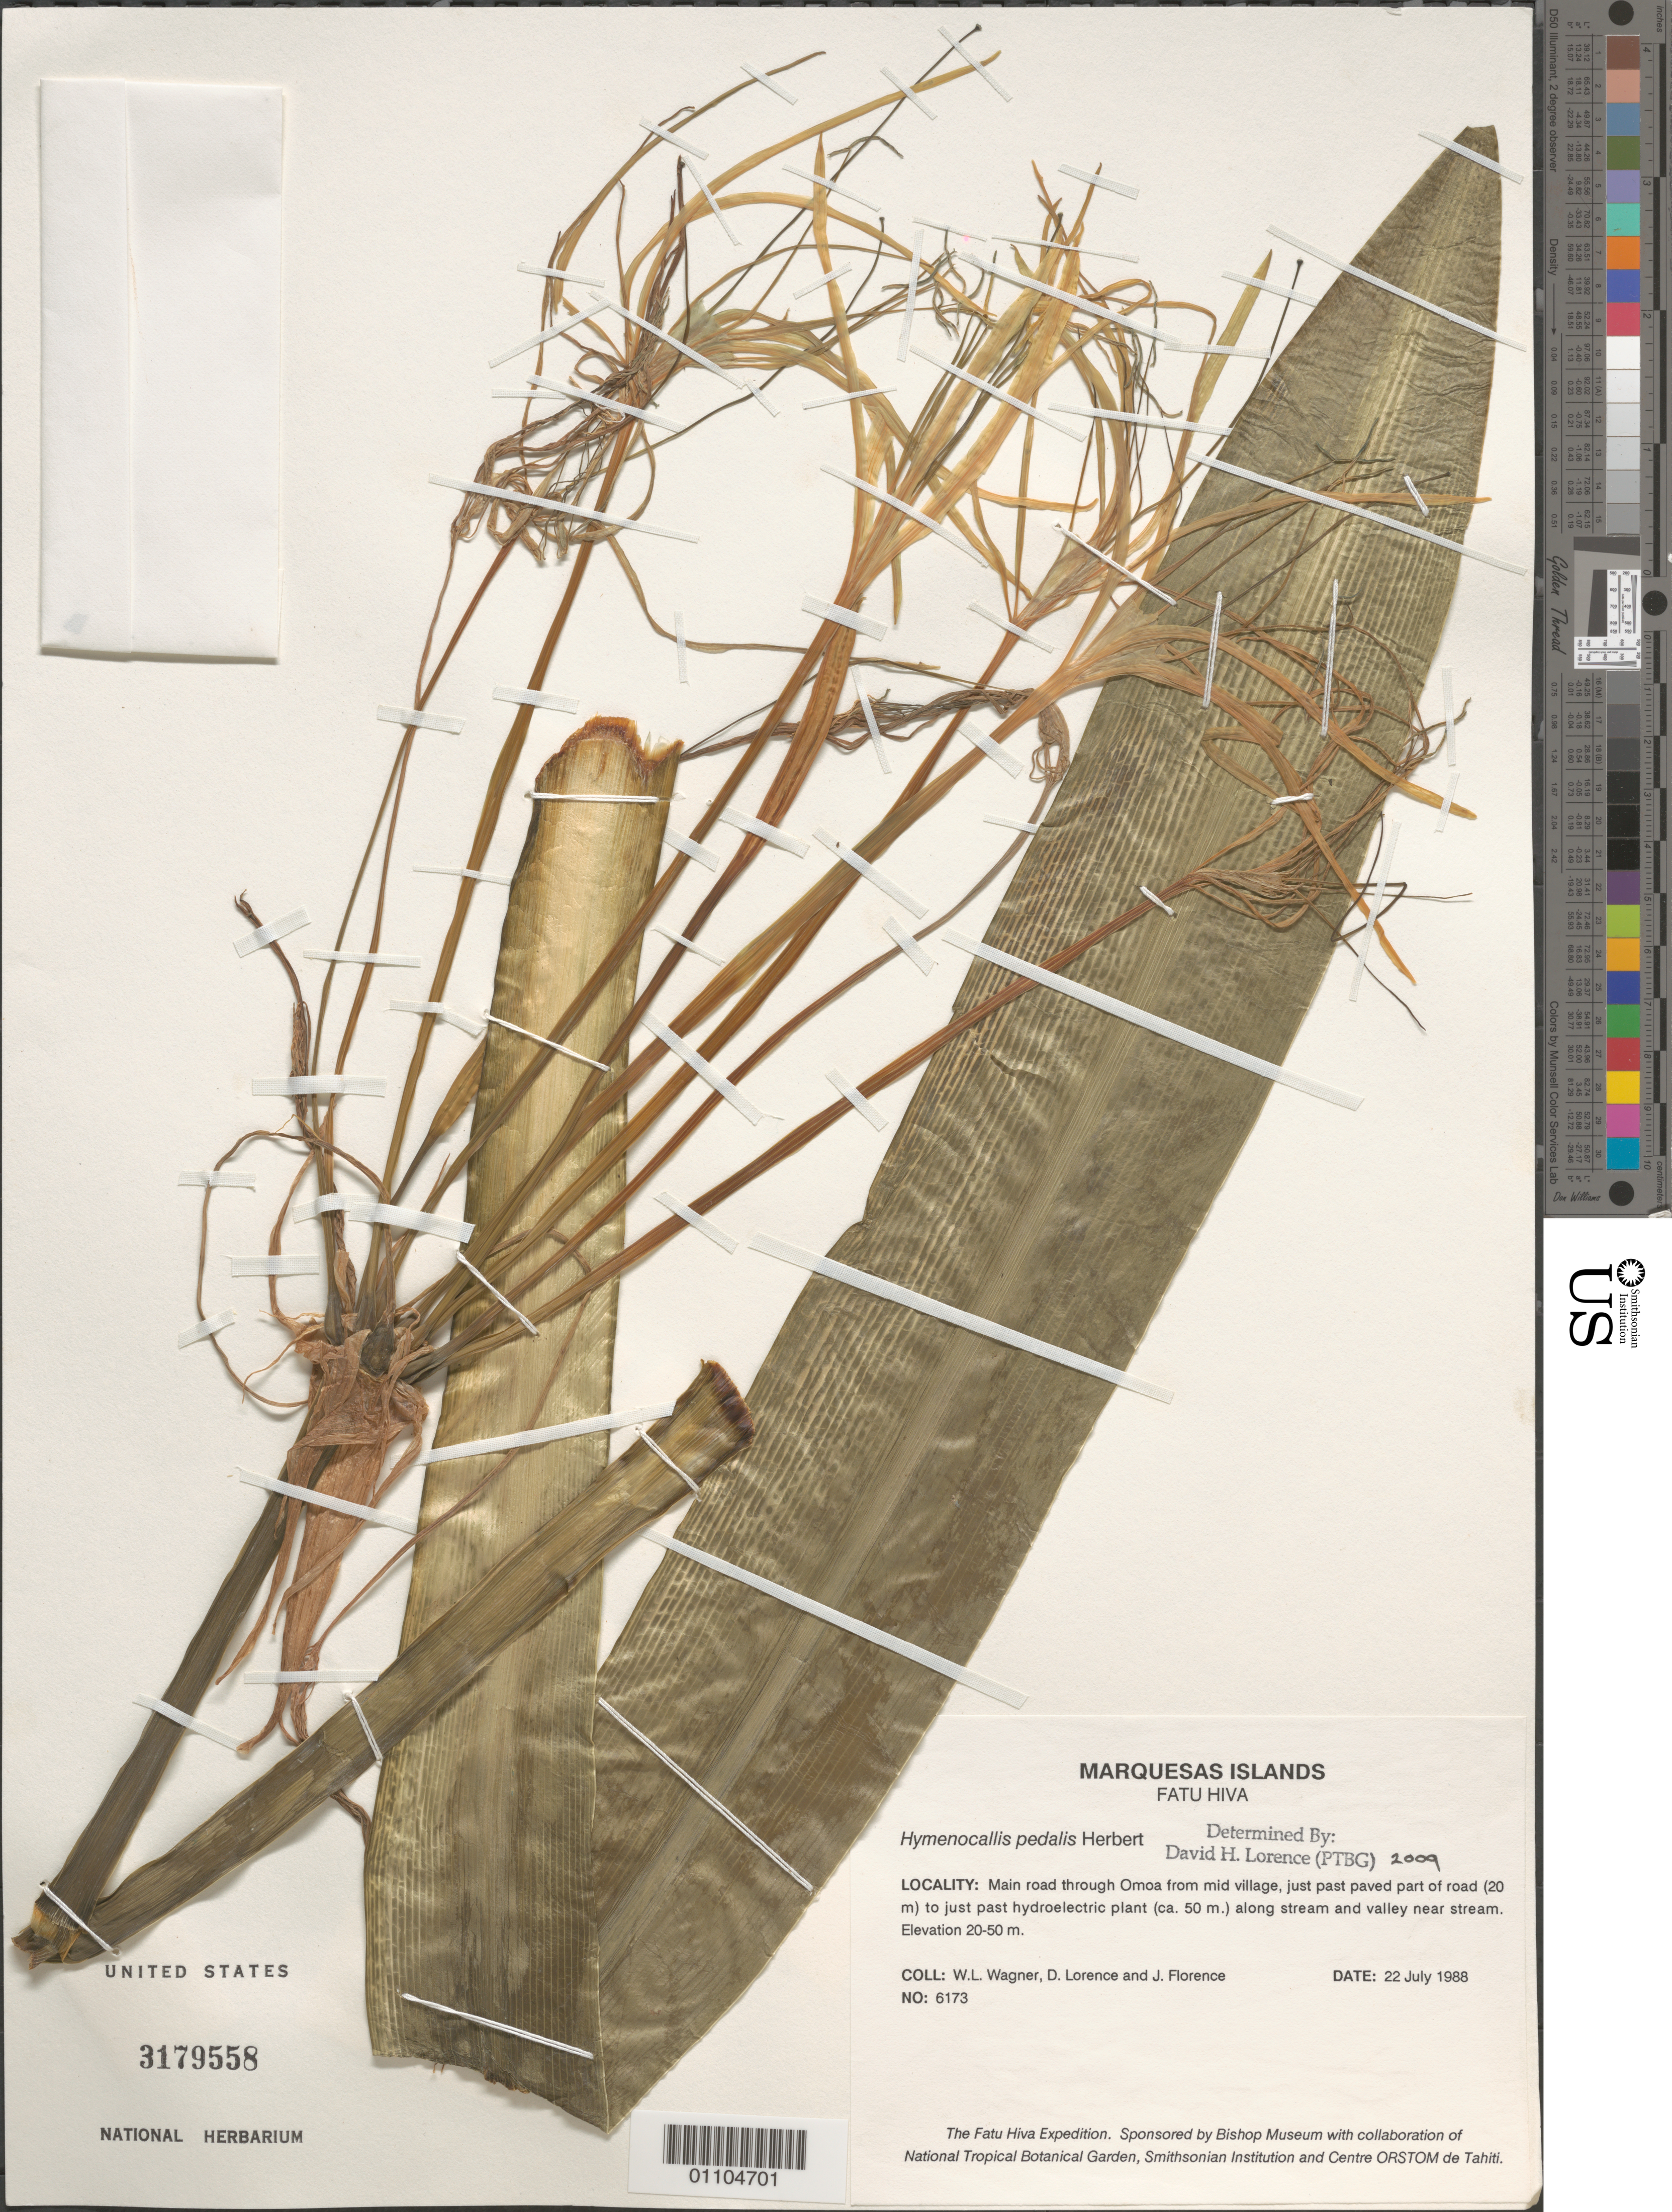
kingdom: Plantae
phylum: Tracheophyta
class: Liliopsida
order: Asparagales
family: Amaryllidaceae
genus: Hymenocallis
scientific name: Hymenocallis pedalis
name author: Herb.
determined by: Florence, J.; Wagner, W. L.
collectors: W. L. Wagner, D. Lorence & J. Florence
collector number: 6173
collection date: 1988-07-22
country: French Polynesia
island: Fatu Hiva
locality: main road through 'Omo'a mid village, just past paved part of road (20 m) to just above electric plant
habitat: along stream and valley near stream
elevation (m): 20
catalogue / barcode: US 3179558